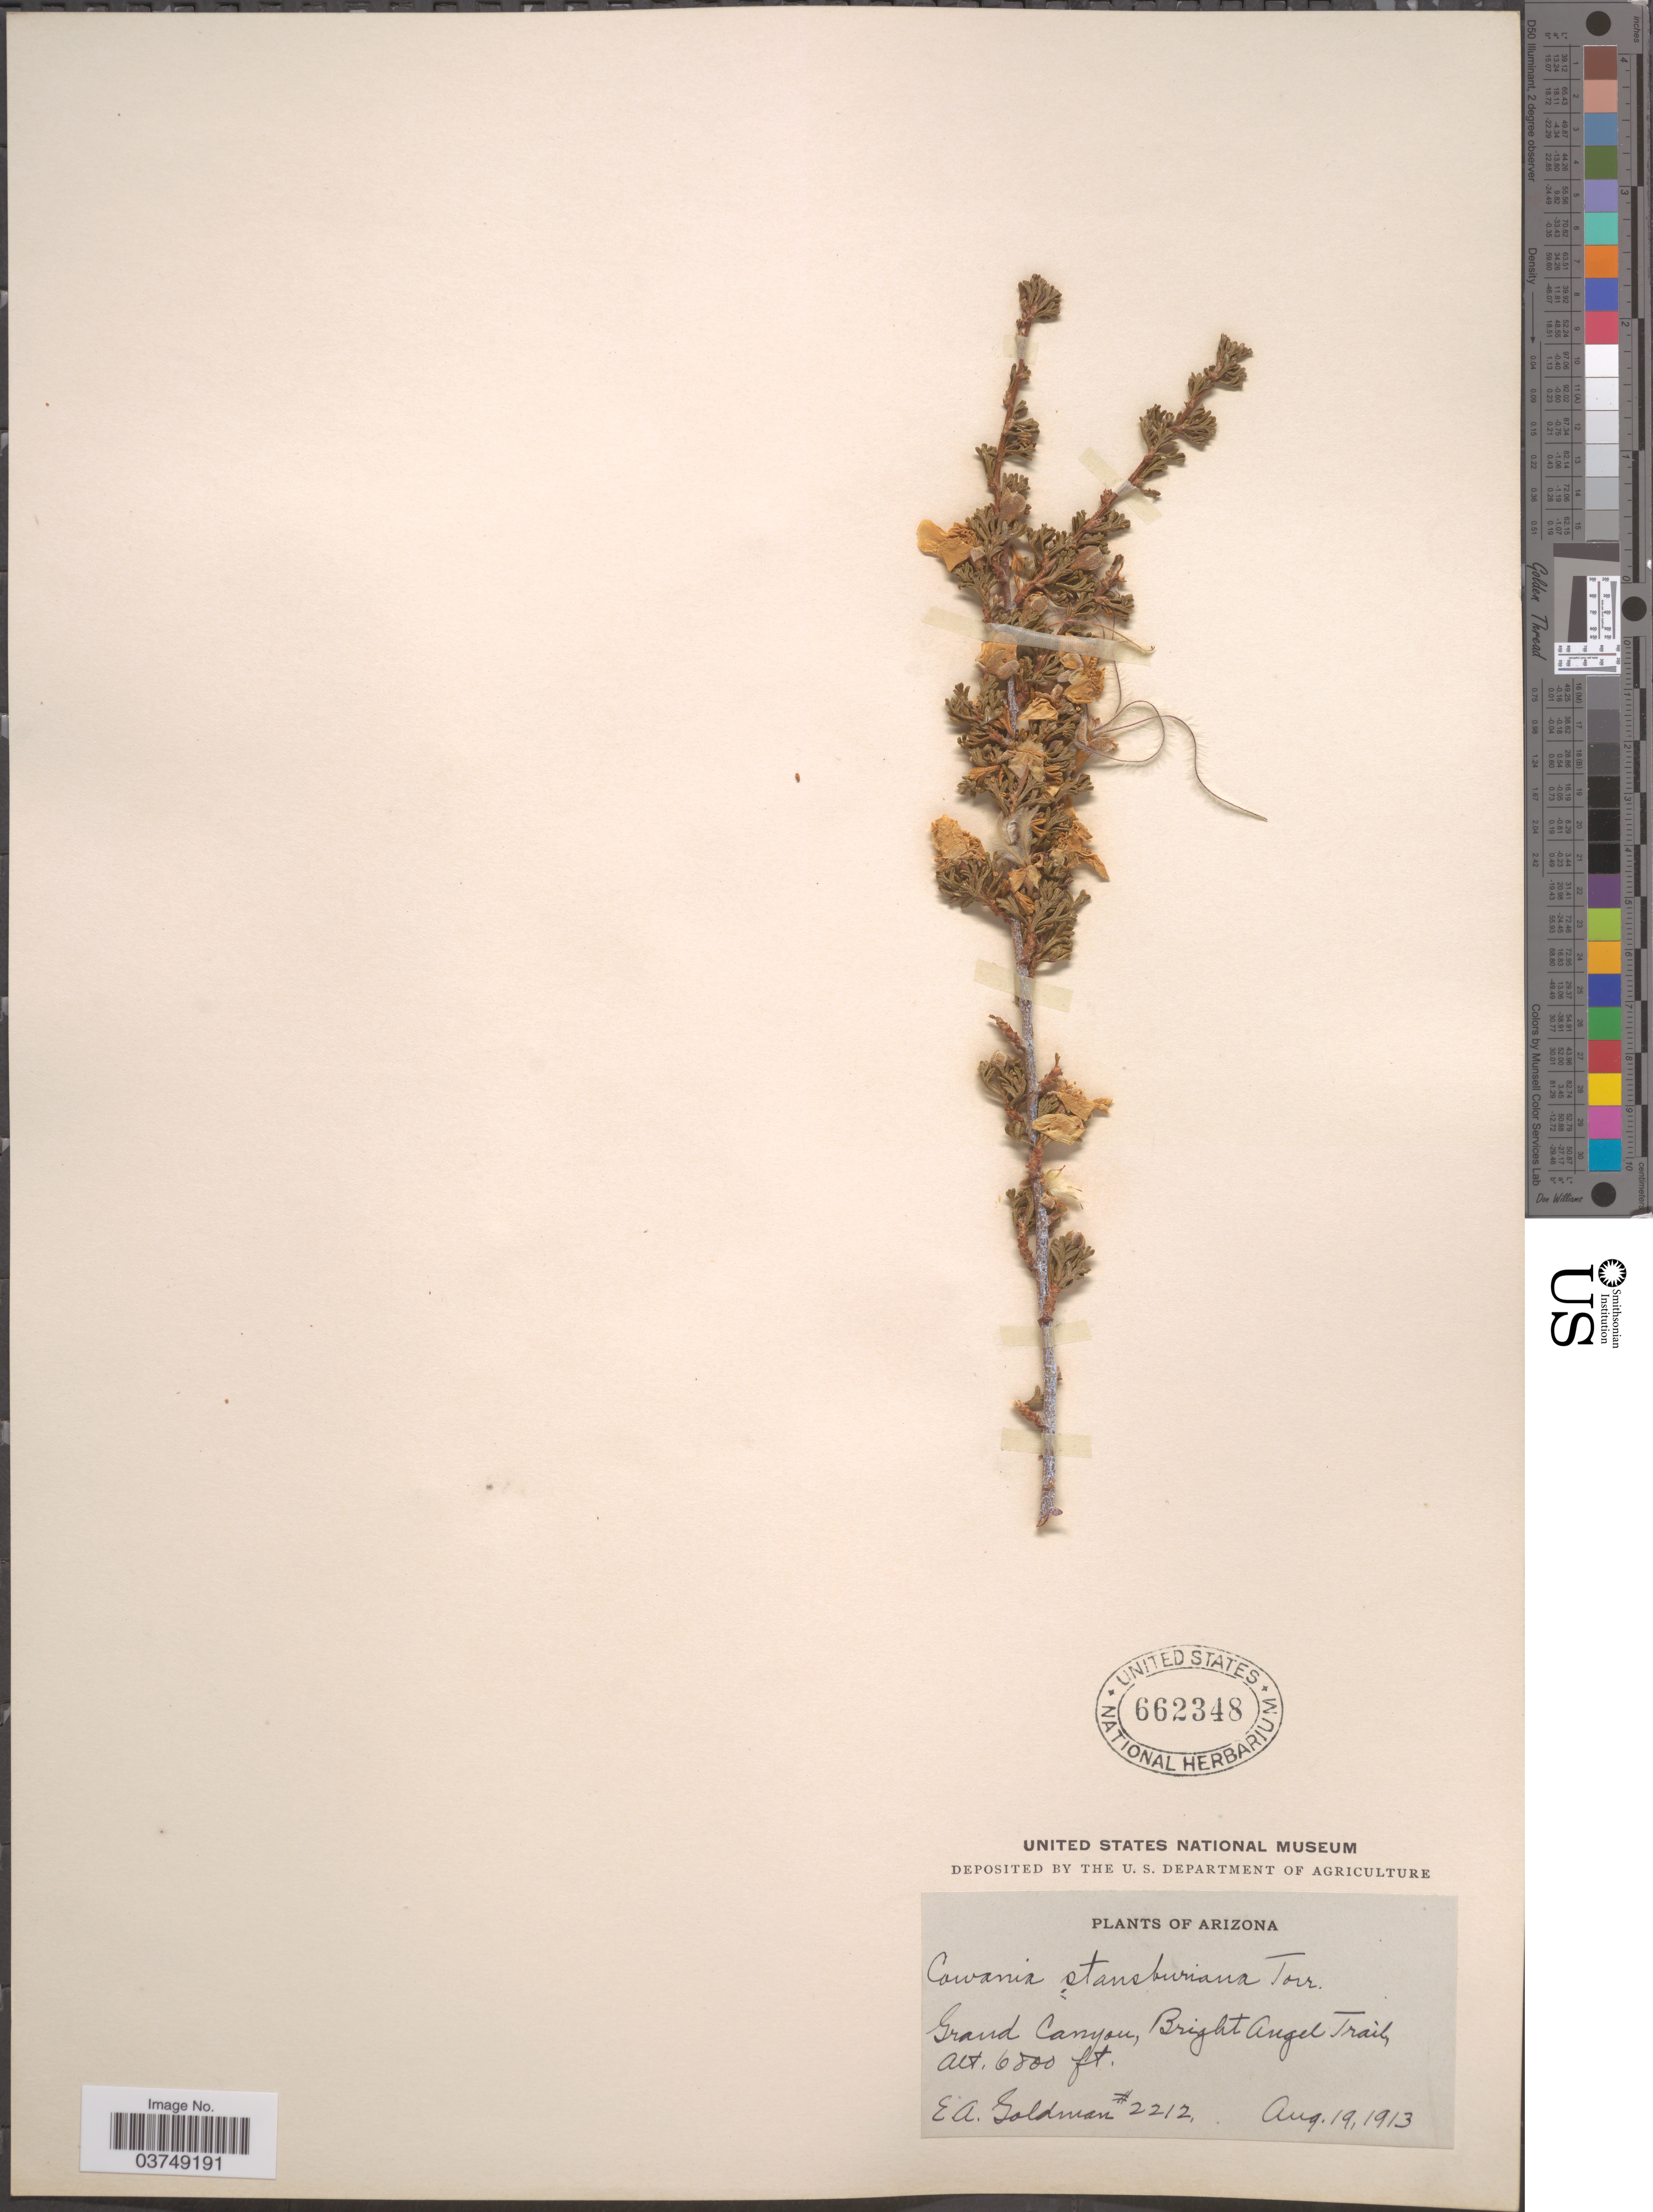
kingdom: Plantae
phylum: Tracheophyta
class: Magnoliopsida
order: Rosales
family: Rosaceae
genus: Purshia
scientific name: Purshia stansburyana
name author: (Torr.) Henrickson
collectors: E. A. Goldman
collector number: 2212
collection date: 1913-08-19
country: United States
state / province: Arizona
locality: Grand Canyon, Bright Angel Trail.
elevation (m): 2073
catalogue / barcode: US 662348